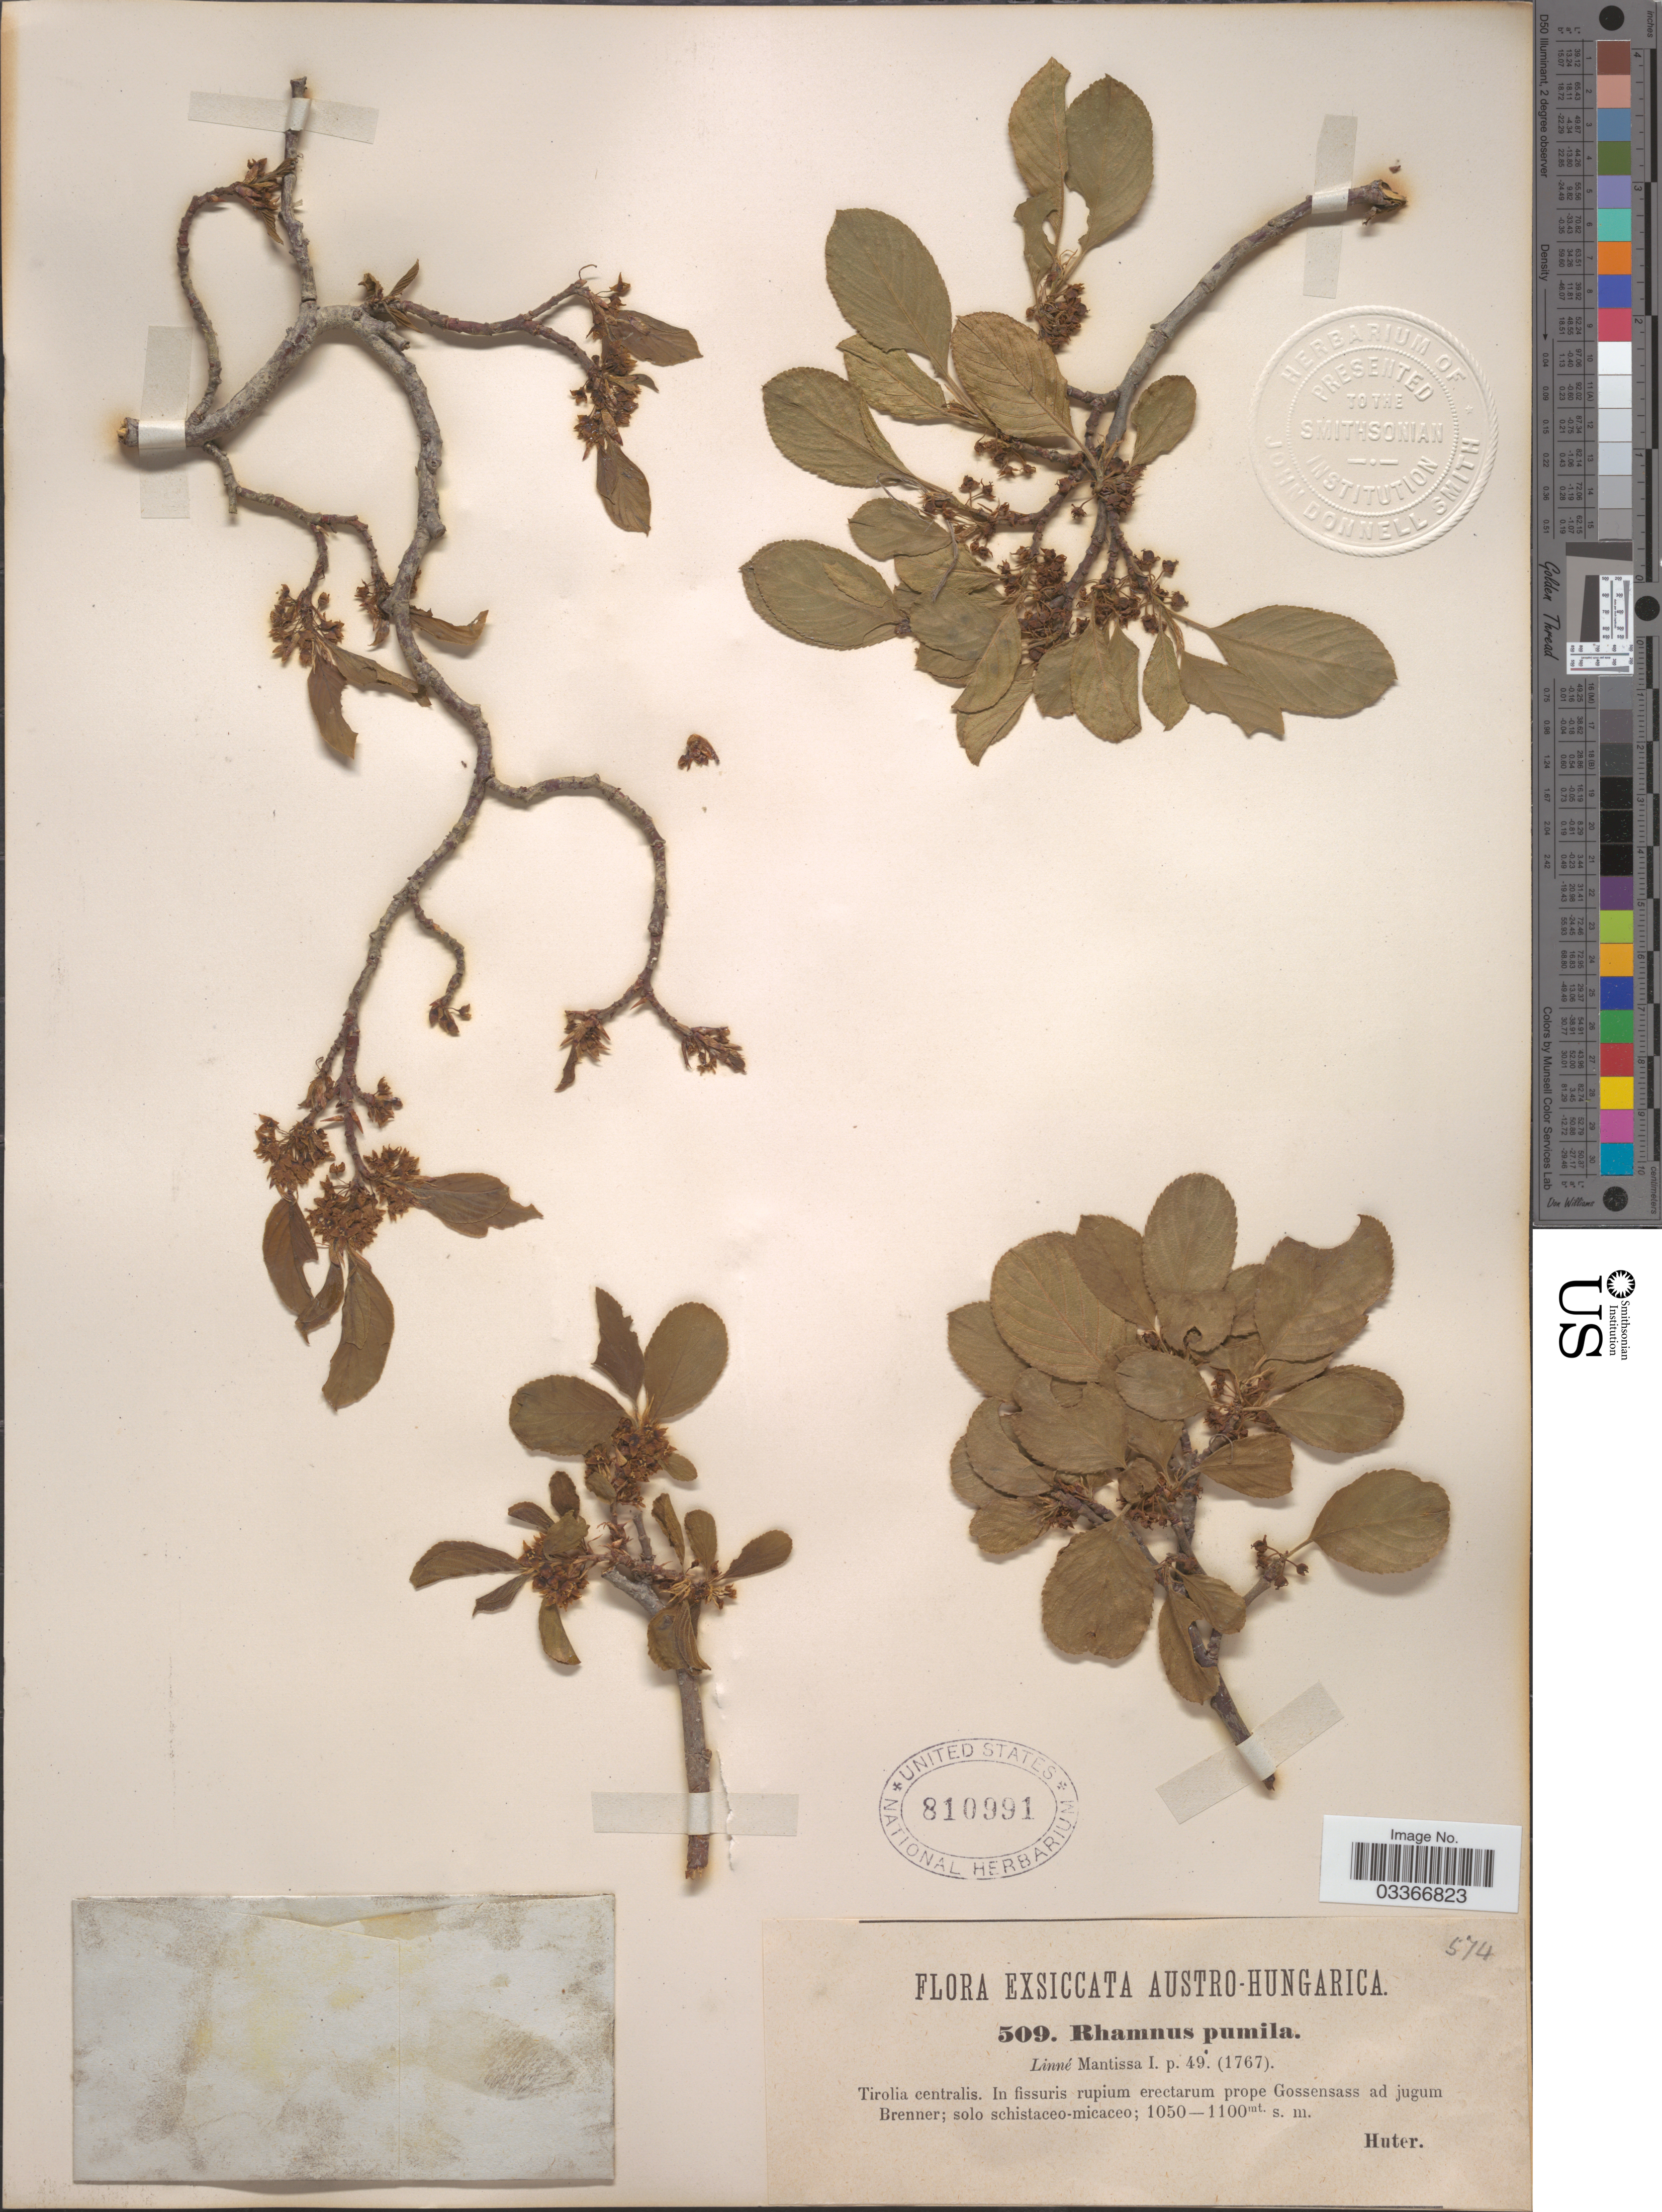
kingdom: Plantae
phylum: Tracheophyta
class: Magnoliopsida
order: Rosales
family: Rhamnaceae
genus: Rhamnus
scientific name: Rhamnus pumila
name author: Turra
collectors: -. Huter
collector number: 509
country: Italy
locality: Austro-Hungarica. Tirolia centralis. In fissuris rupium erectarum prope Gossensass ad jugum Brenner.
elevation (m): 1050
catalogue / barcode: US 810991